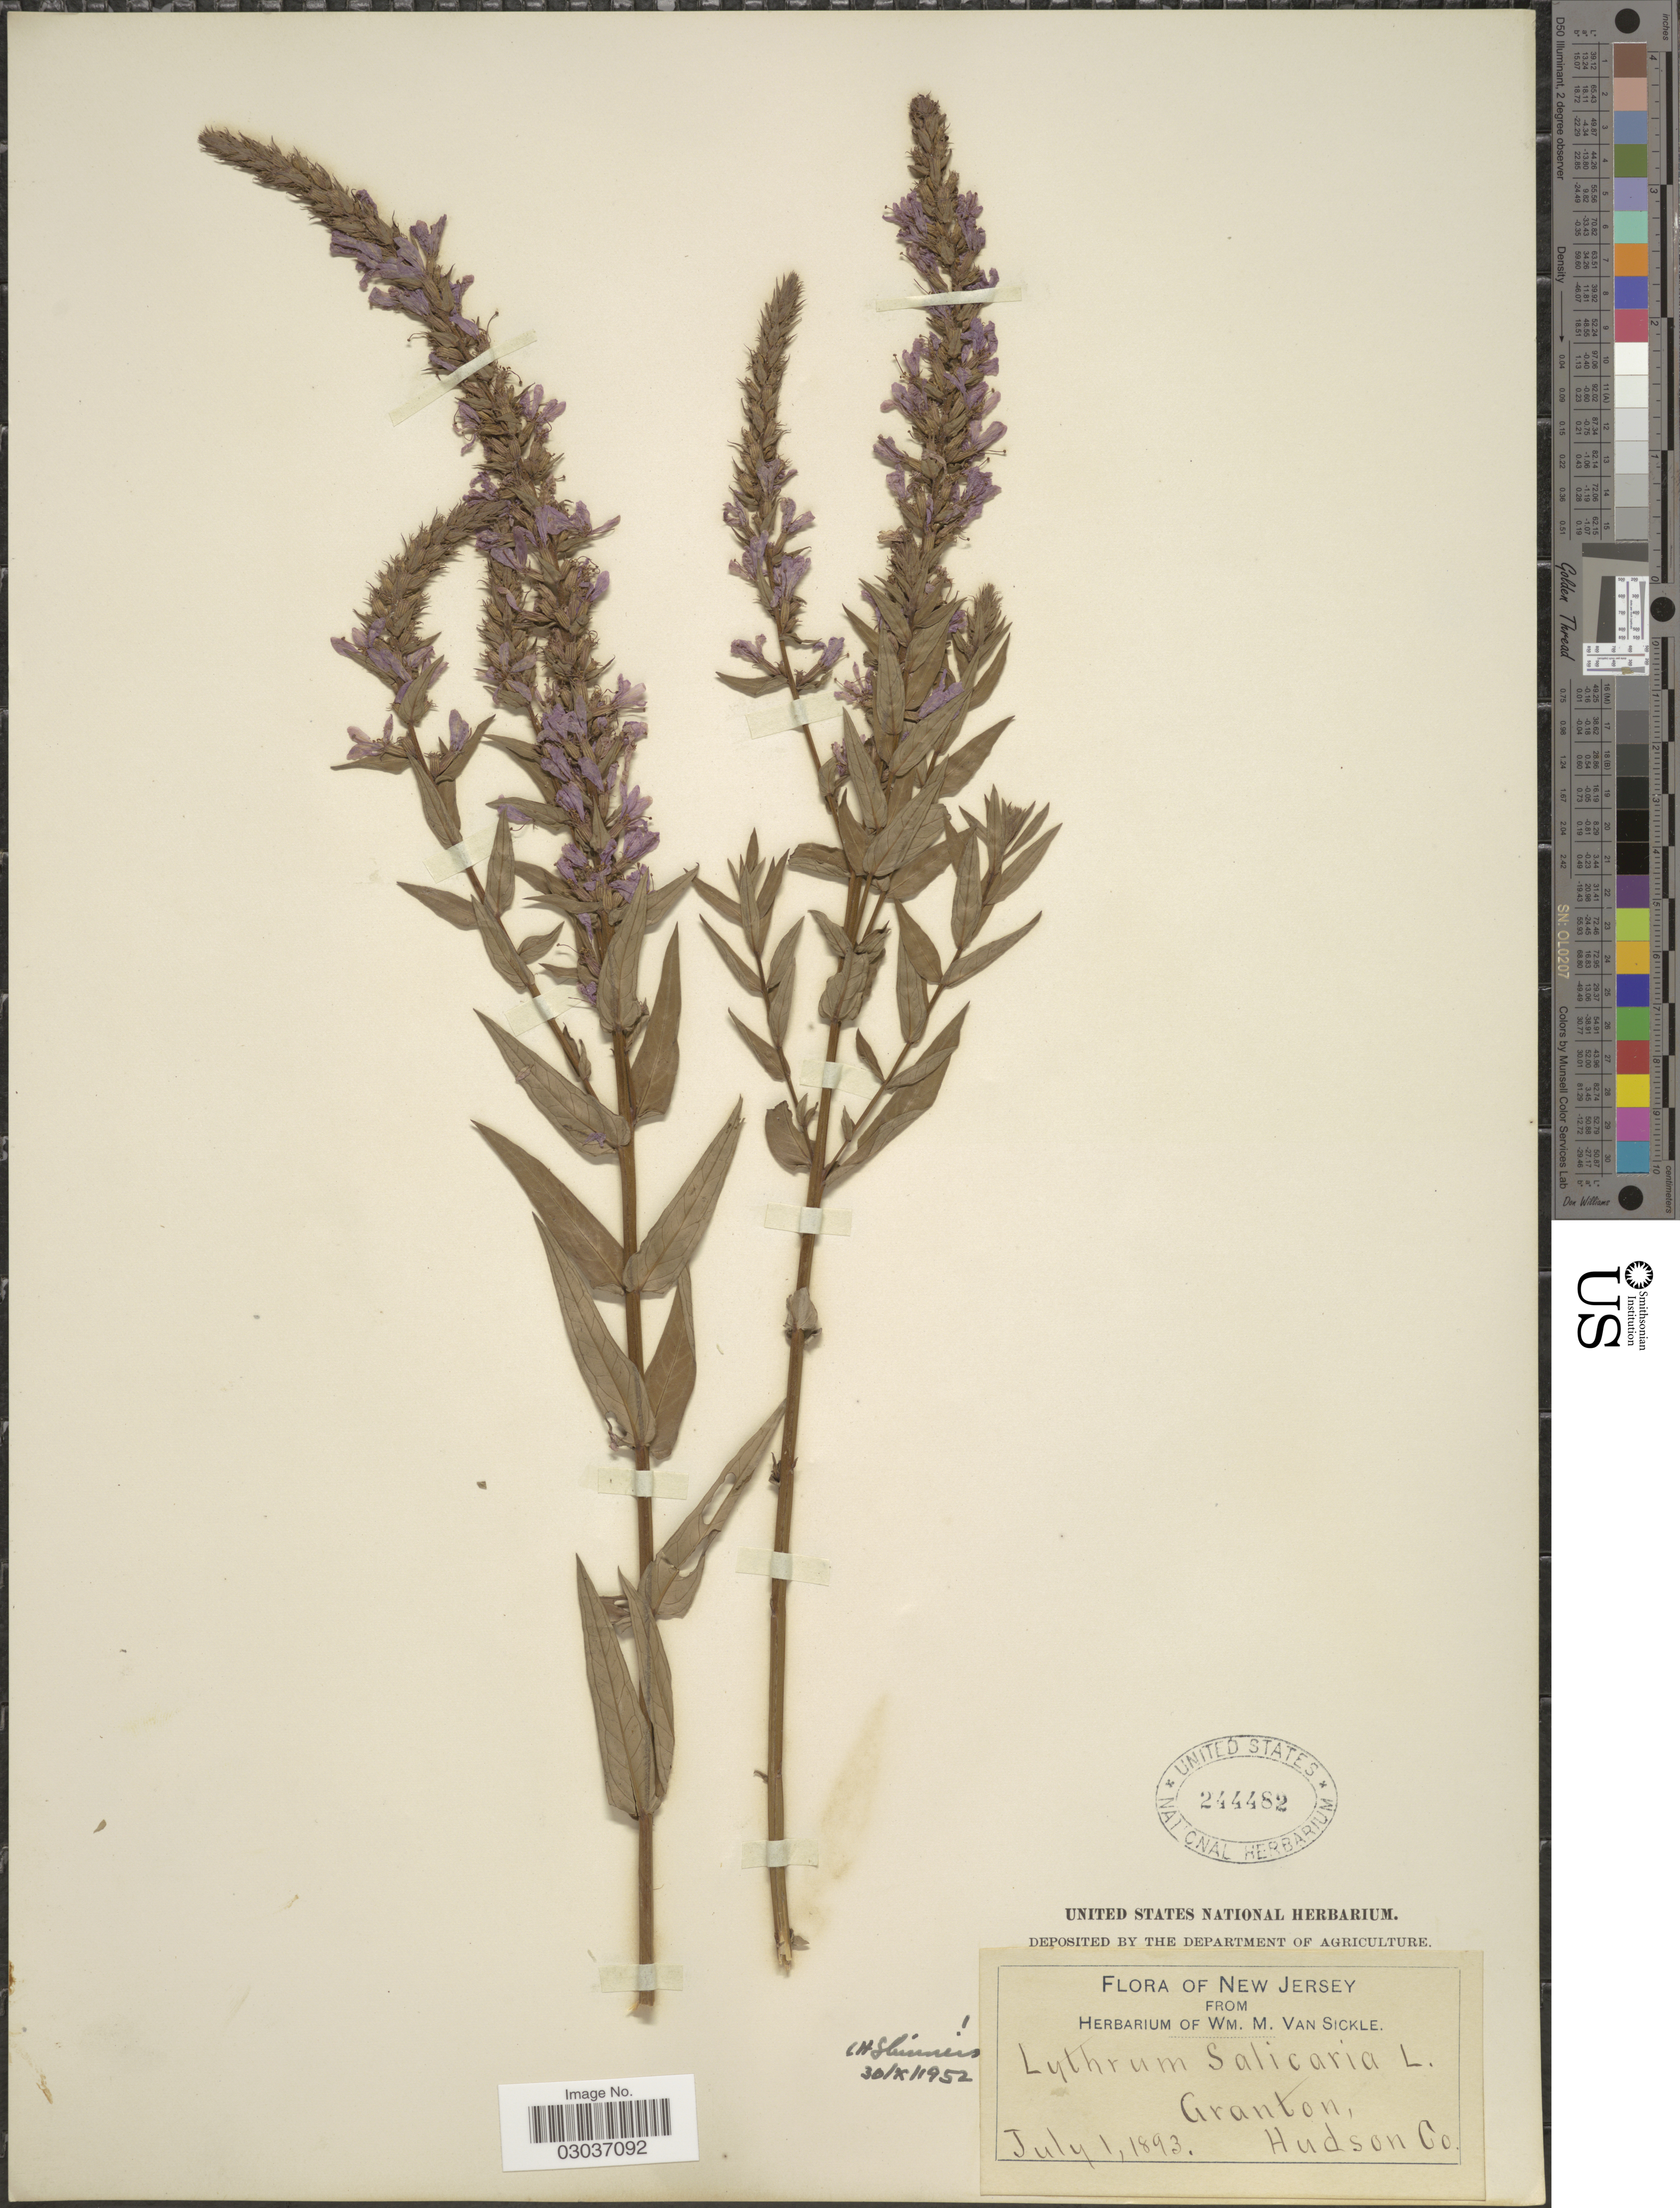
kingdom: Plantae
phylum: Tracheophyta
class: Magnoliopsida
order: Myrtales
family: Lythraceae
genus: Lythrum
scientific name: Lythrum salicaria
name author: L.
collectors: ex herb. Wm. M. Van Sickle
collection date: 1893-07-01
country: United States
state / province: New Jersey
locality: Granton, Hudson Co.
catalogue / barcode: US 244482